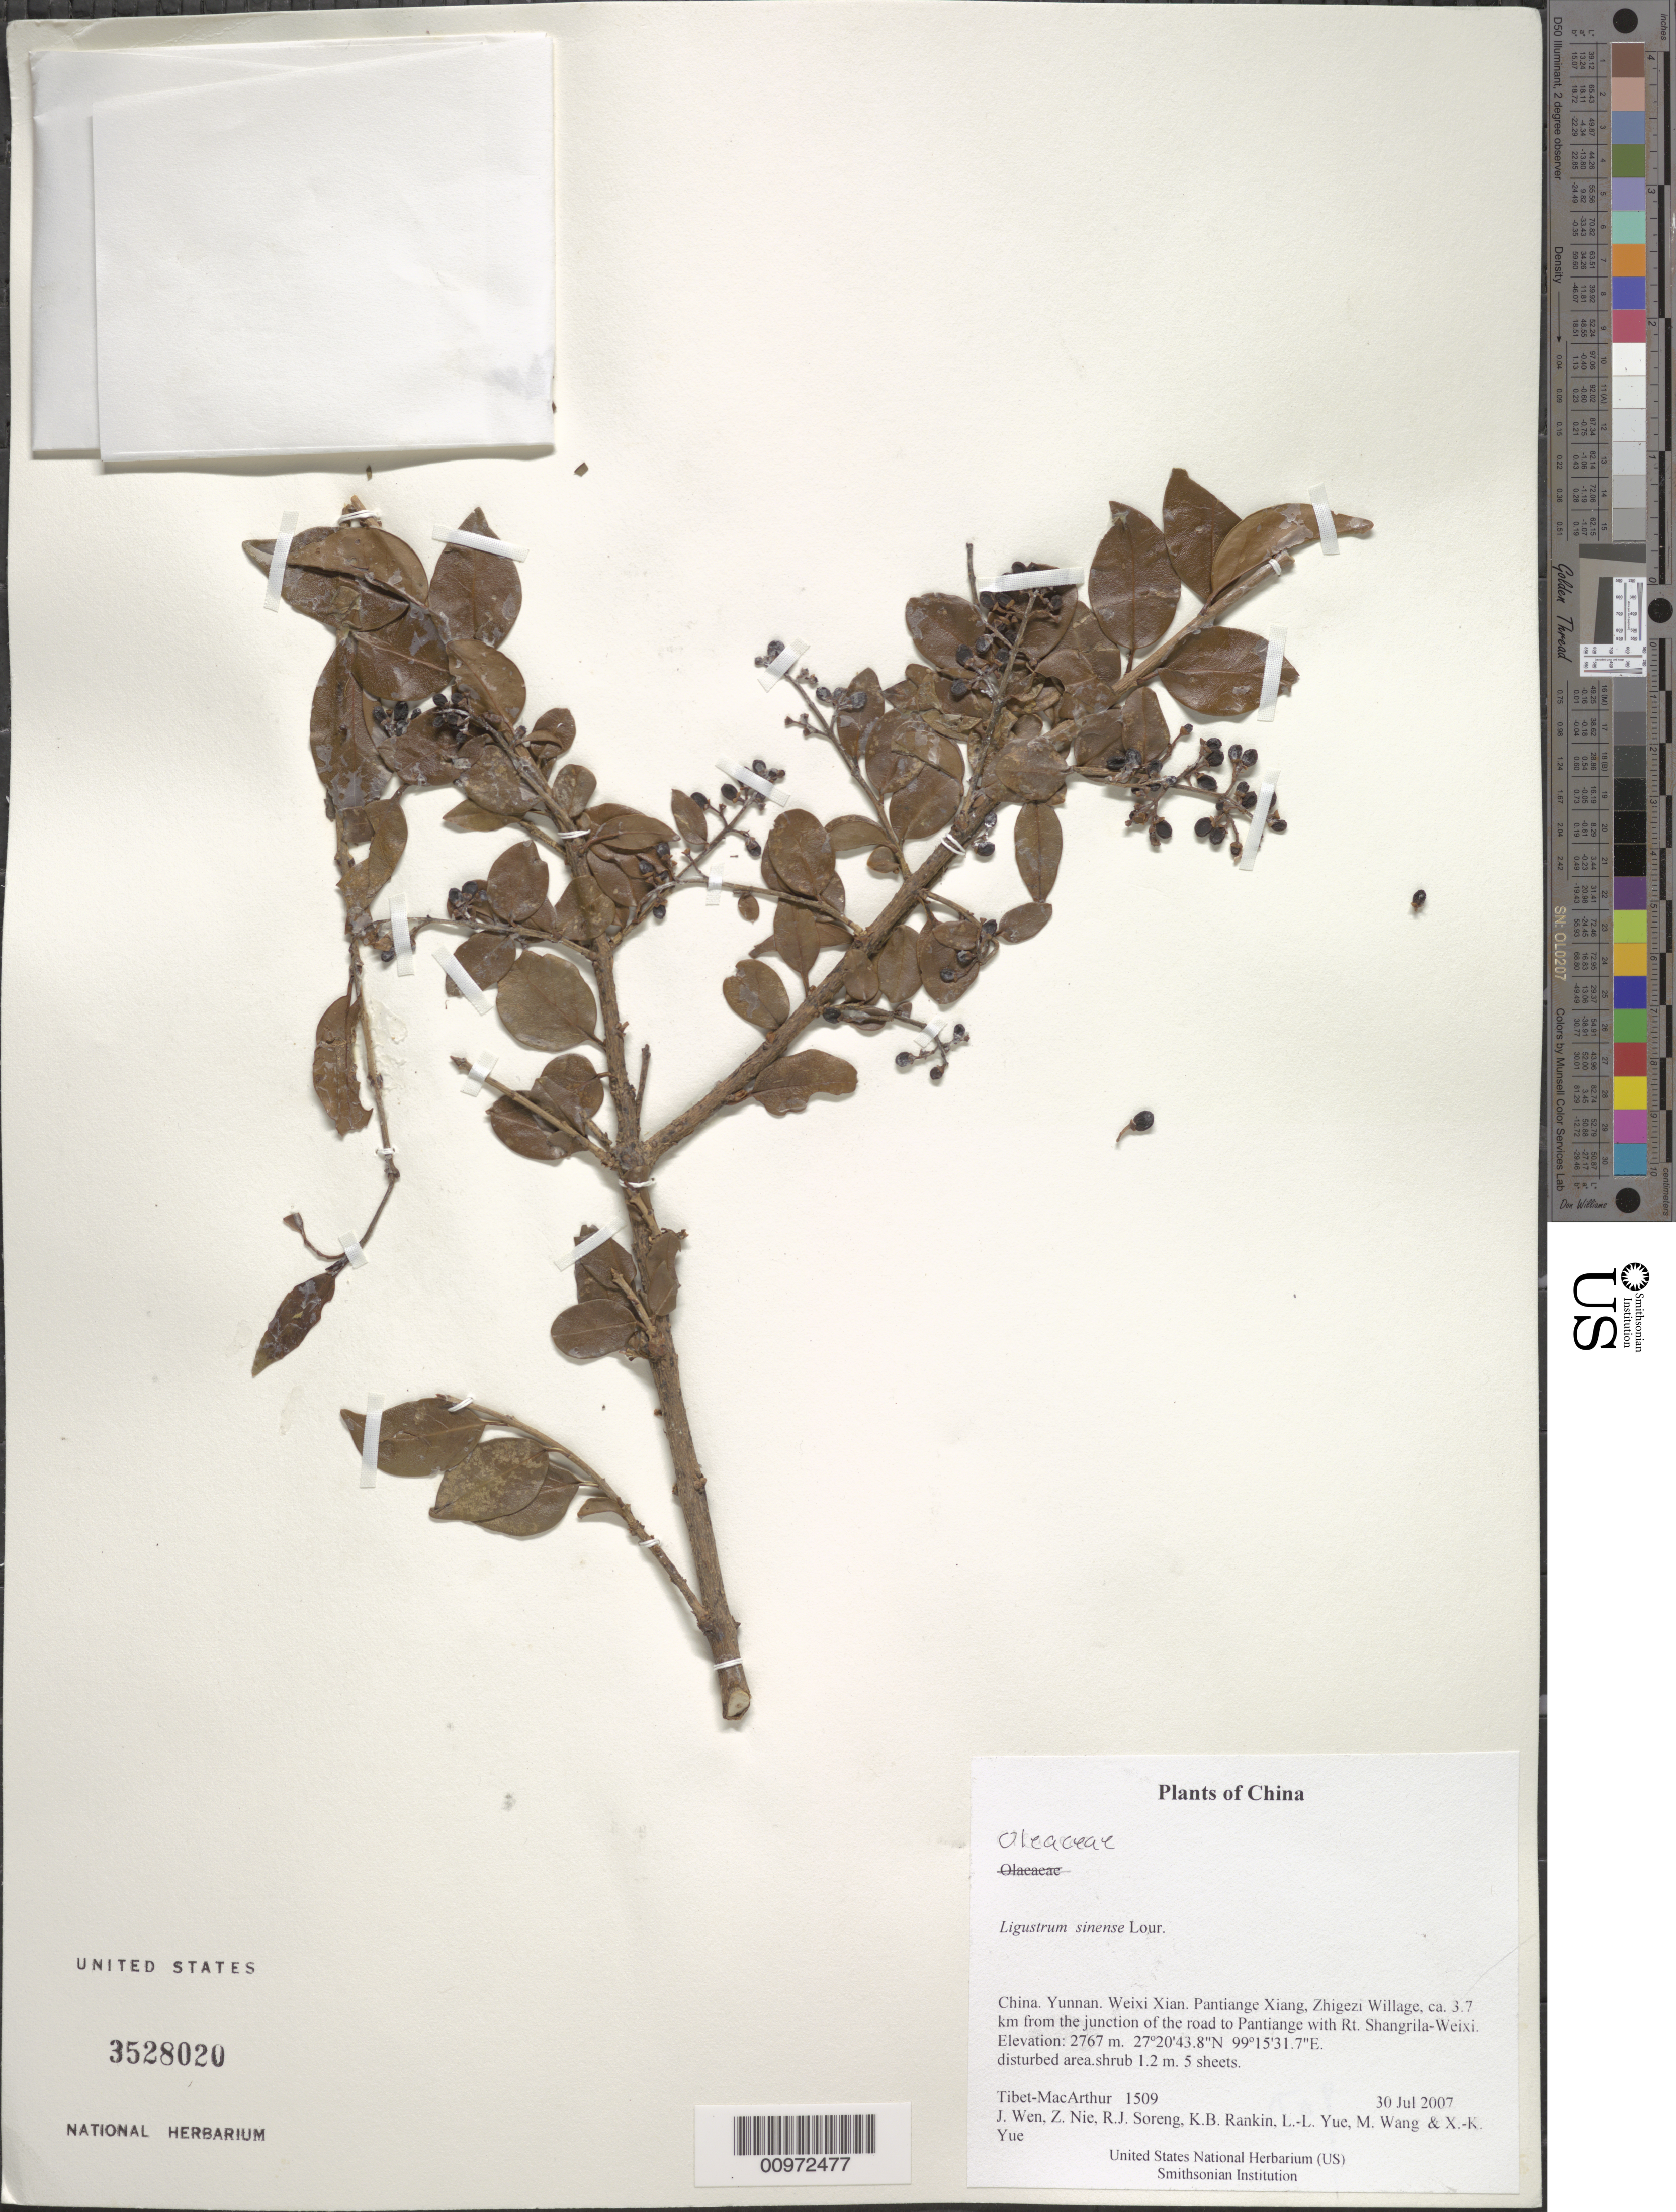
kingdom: Plantae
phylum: Tracheophyta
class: Magnoliopsida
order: Lamiales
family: Oleaceae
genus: Ligustrum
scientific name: Ligustrum sinense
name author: Lour.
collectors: Tibet-MacArthur, J. Wen, Z. Nie, R. J. Soreng, K. Rankin, L. Yue, M. Wang & X. Yue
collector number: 1509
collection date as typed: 30 Jul 2007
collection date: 2007-07-30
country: China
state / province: Yunnan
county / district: Weixi Xian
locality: Pantiange Xiang, Zhigezi Willage, ca. 3.7 km from the junction of the road to Pantiange with Rt. Shangrila-Weixi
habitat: disturbed area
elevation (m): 2767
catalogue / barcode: US 3528020